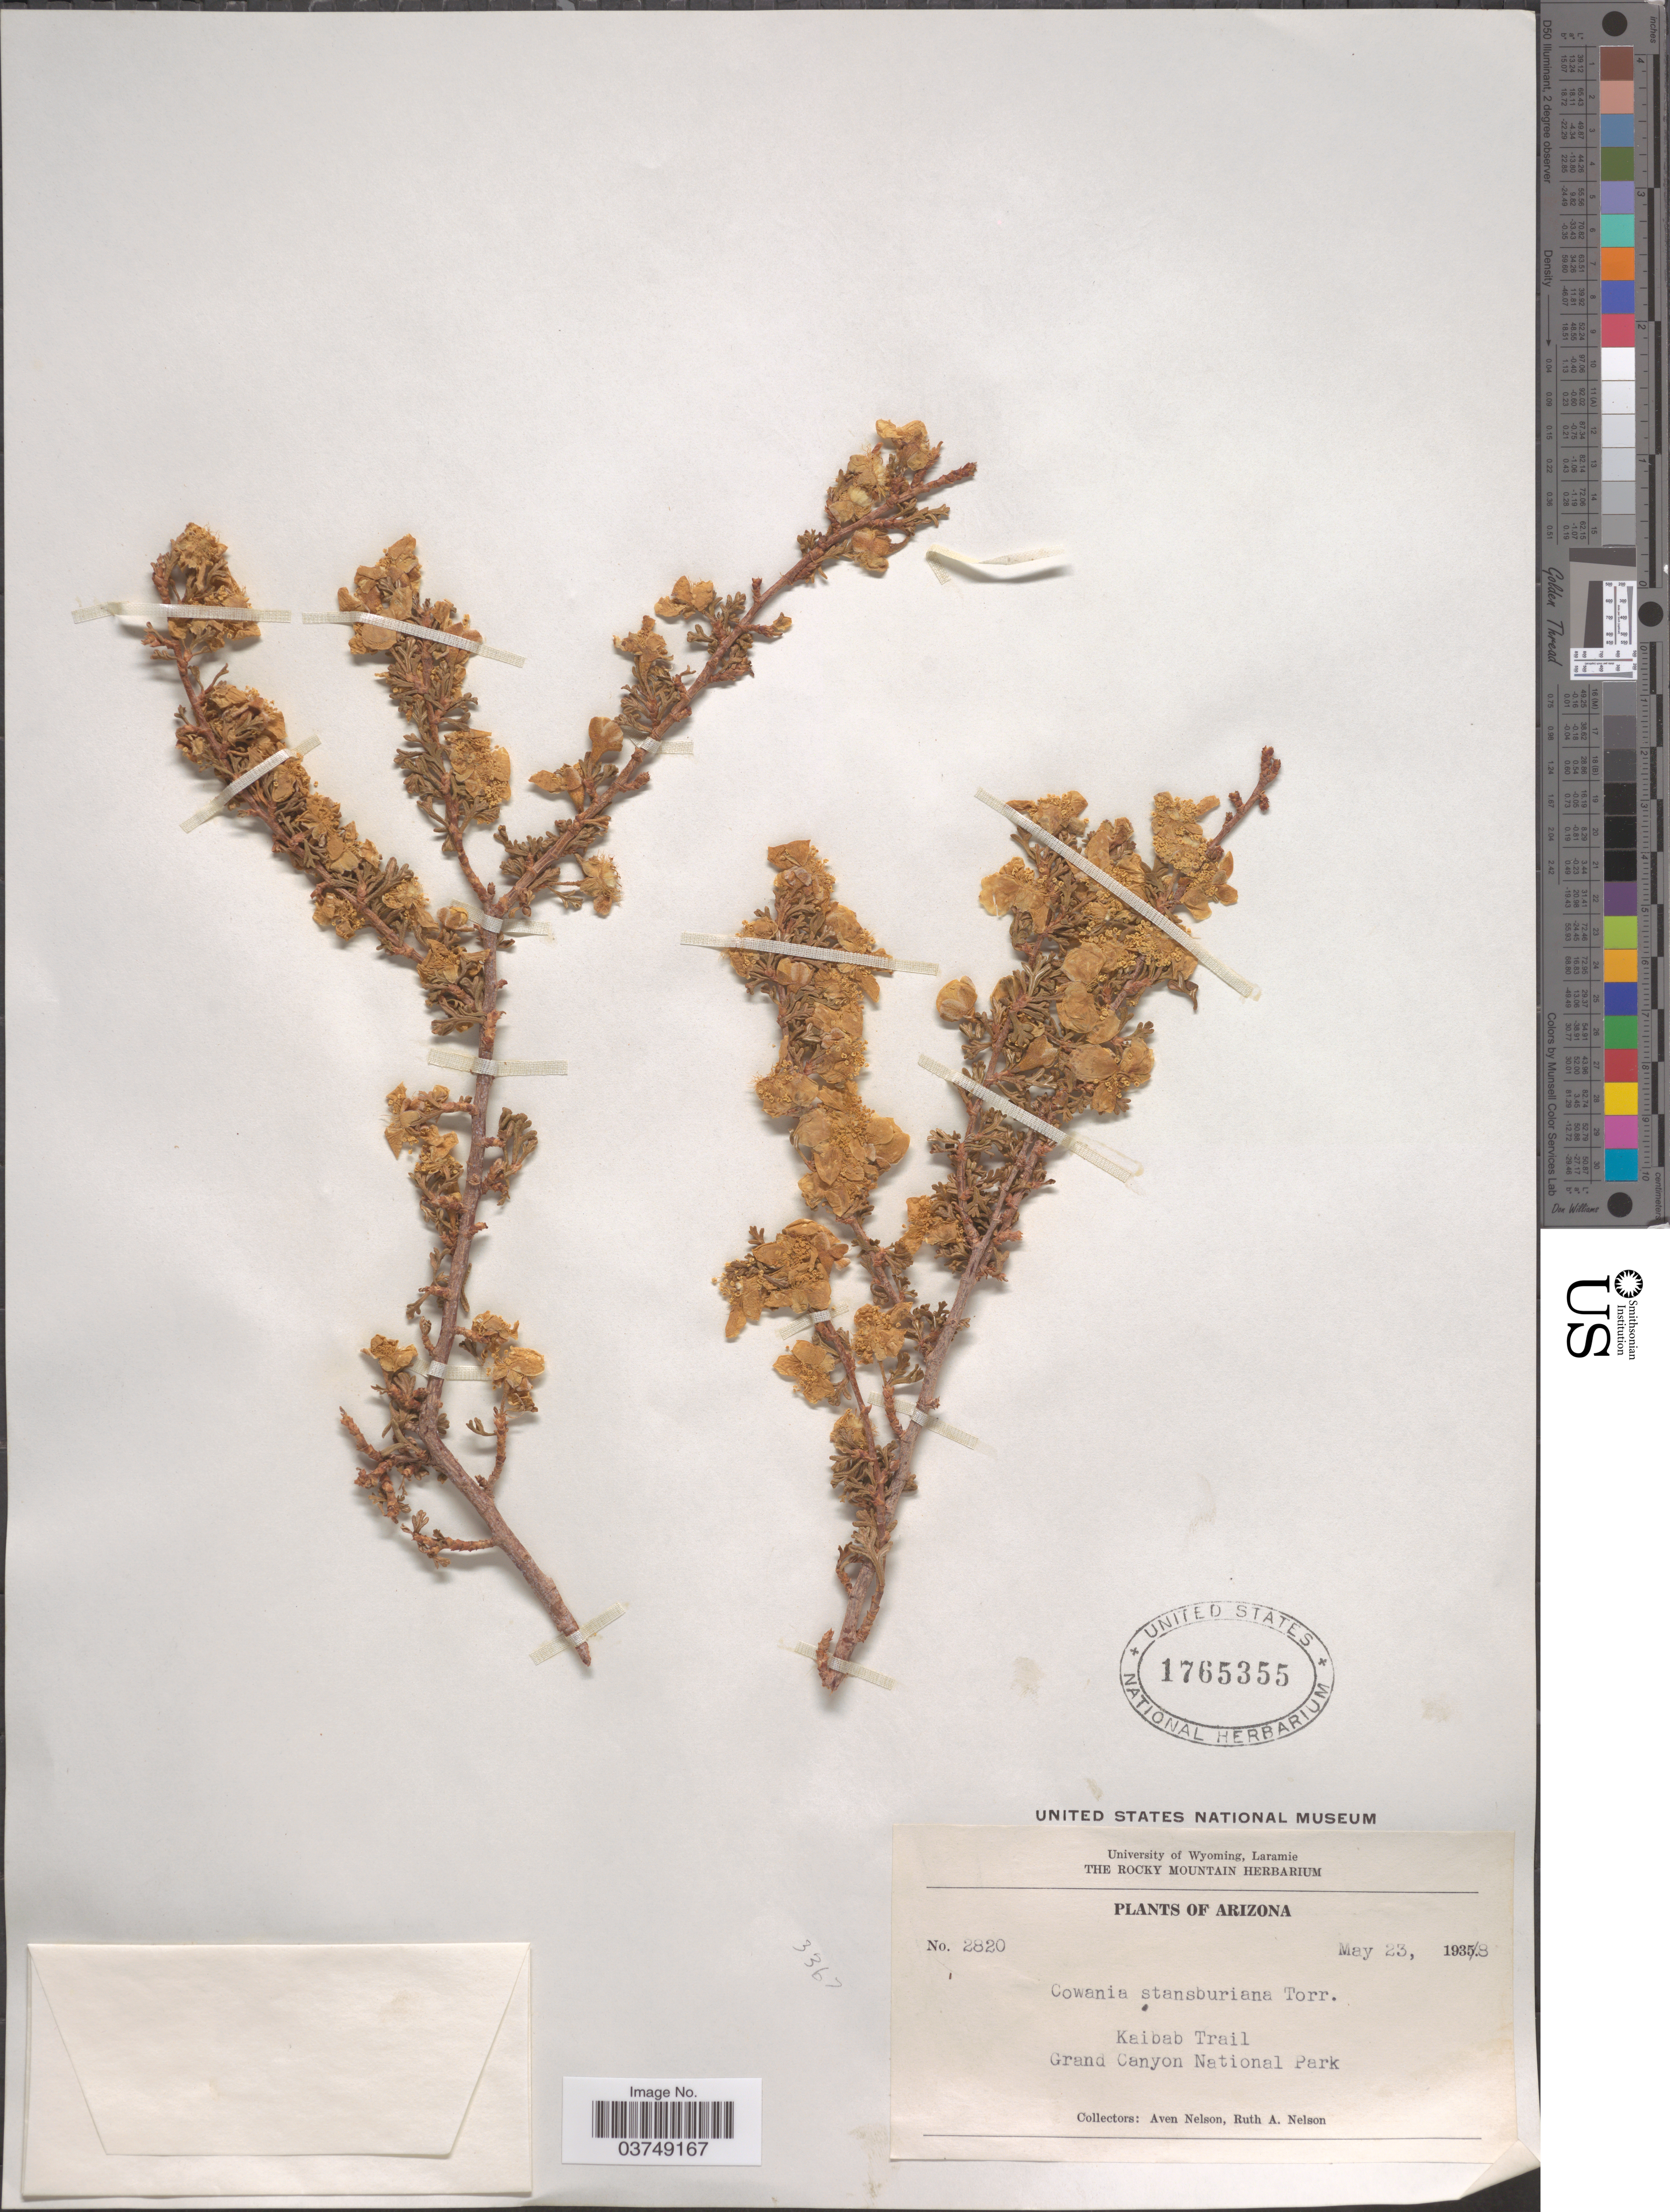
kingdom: Plantae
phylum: Tracheophyta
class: Magnoliopsida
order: Rosales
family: Rosaceae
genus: Purshia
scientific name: Purshia stansburyana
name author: (Torr.) Henrickson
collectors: A. Nelson & R. A. Nelson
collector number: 2820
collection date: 1938-05-23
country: United States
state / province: Arizona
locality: Kaibab Trail. Grand Canyon National Park.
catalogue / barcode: US 1765355